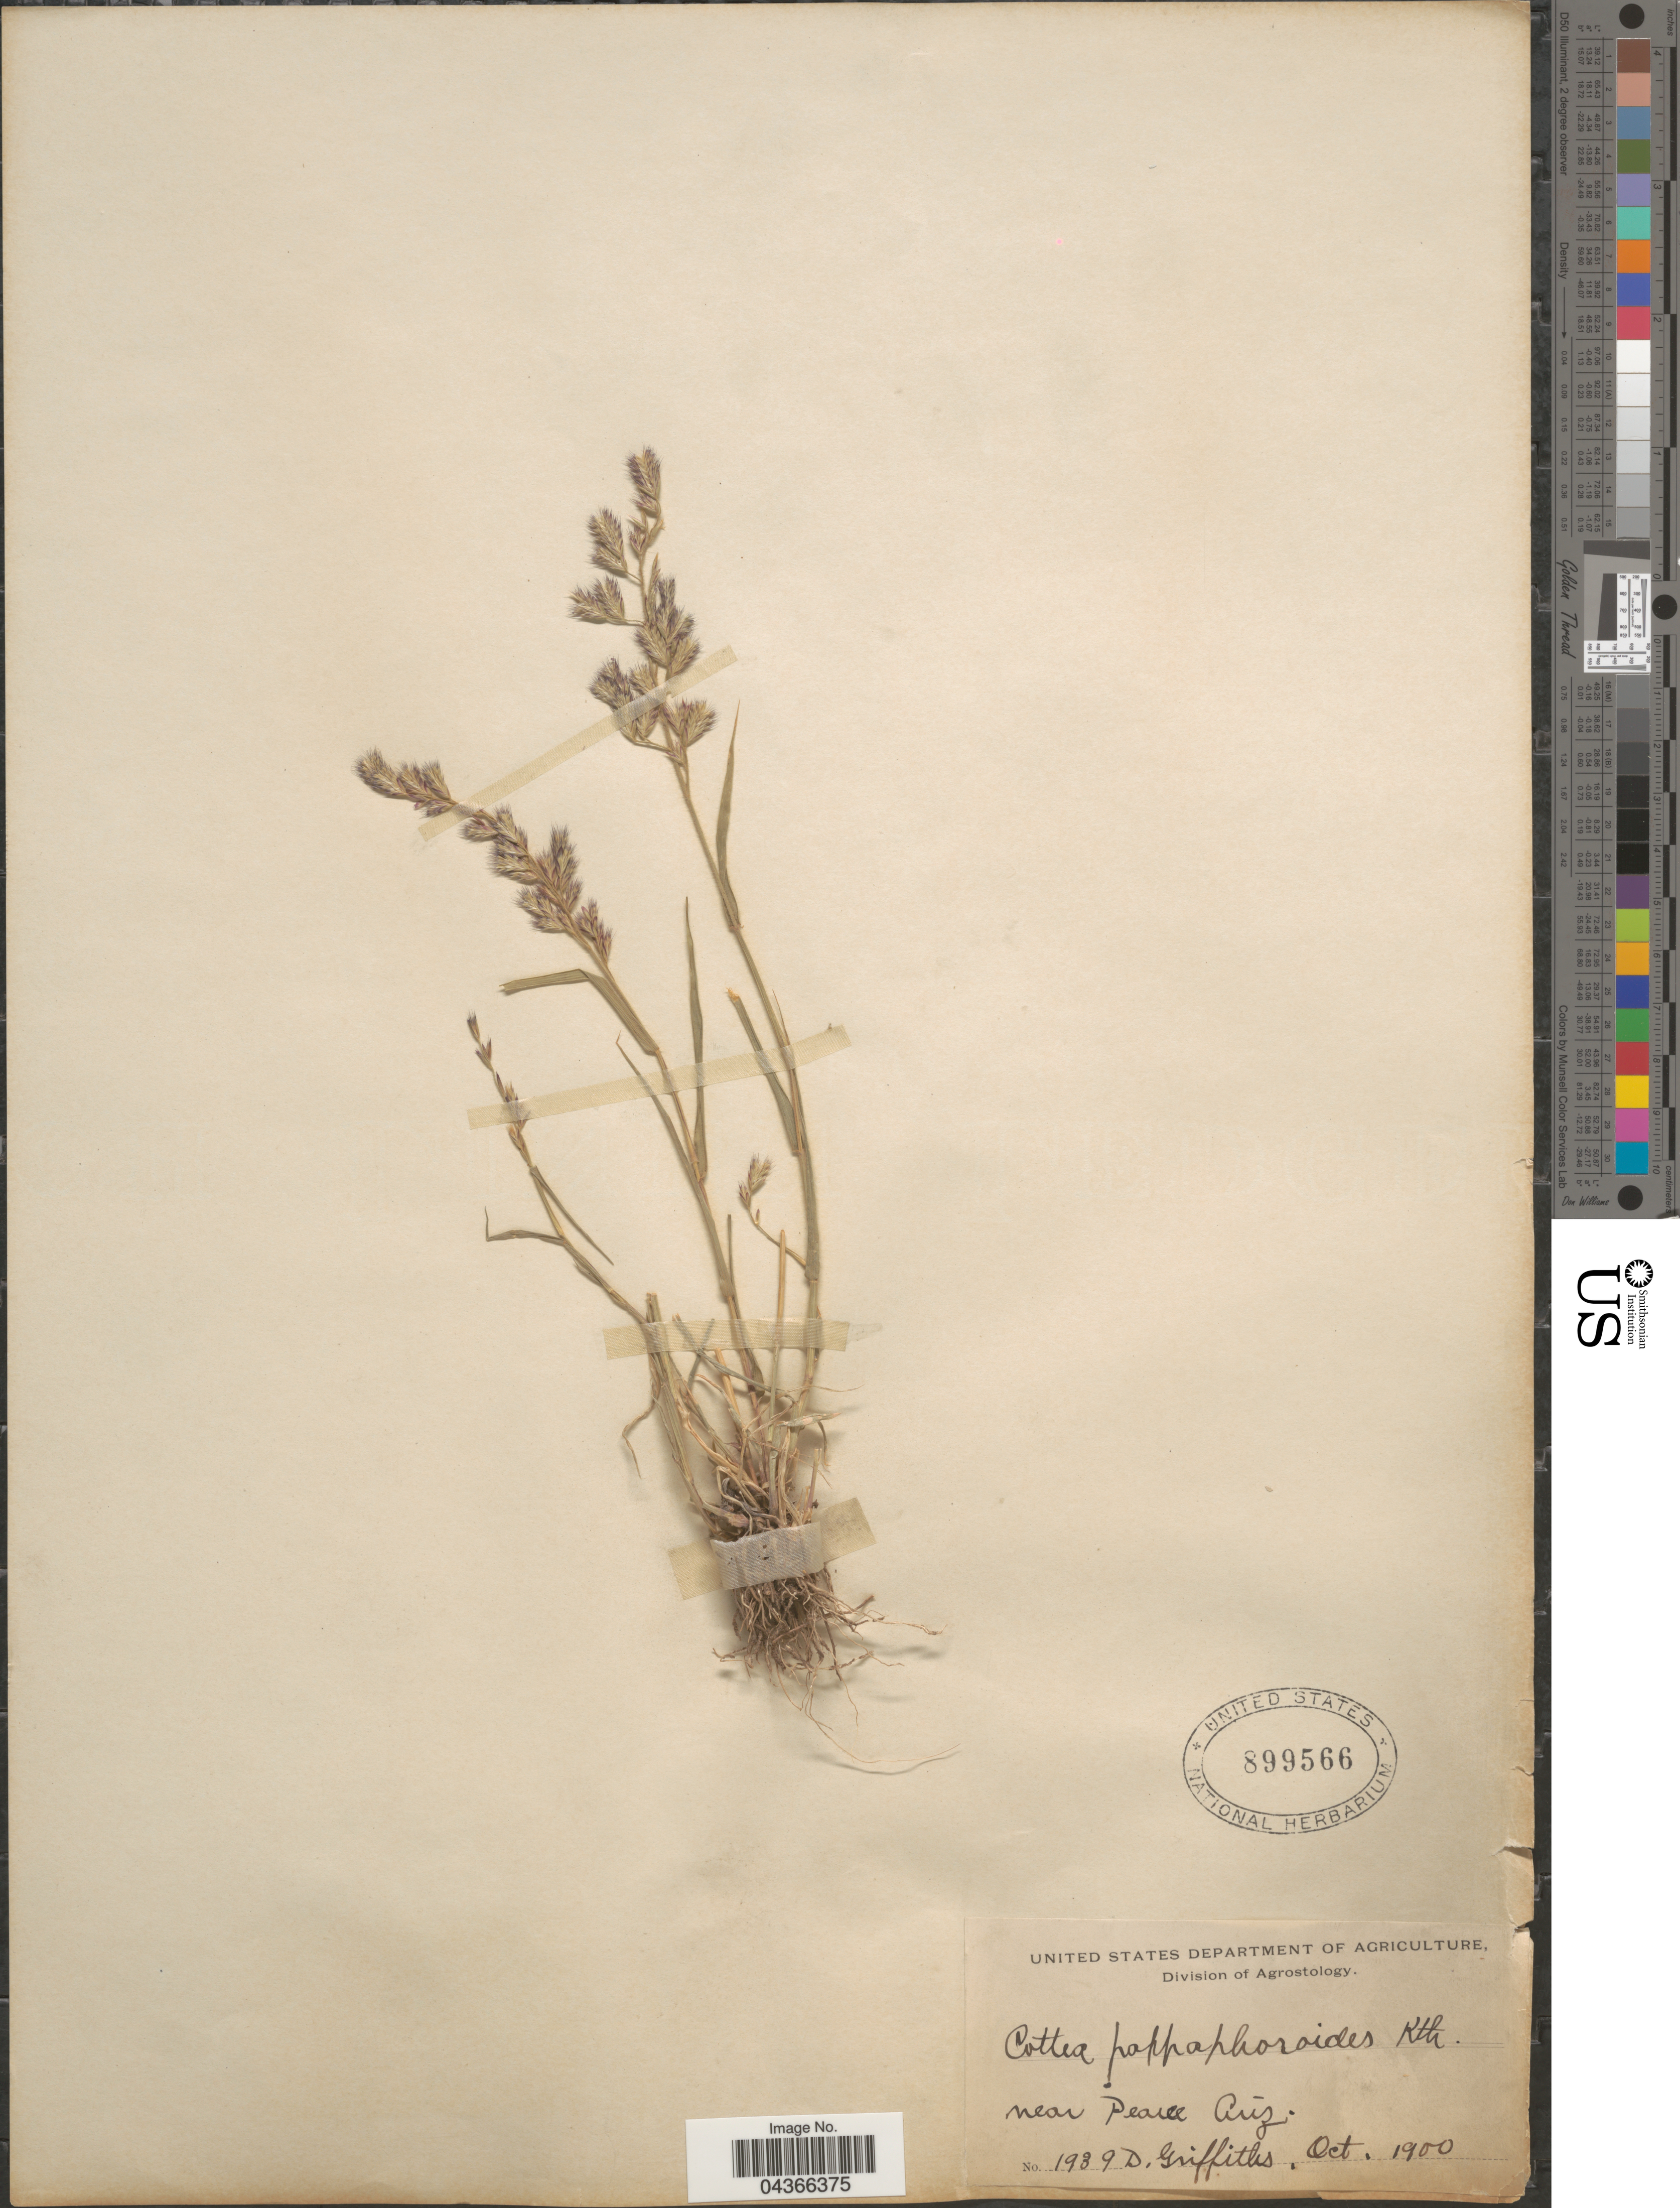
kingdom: Plantae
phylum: Tracheophyta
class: Liliopsida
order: Poales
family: Poaceae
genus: Cottea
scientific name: Cottea pappophoroides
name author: Kunth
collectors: D. Griffiths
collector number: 1939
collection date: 1900-10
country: United States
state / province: Arizona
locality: Near Pearce.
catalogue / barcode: US 899566